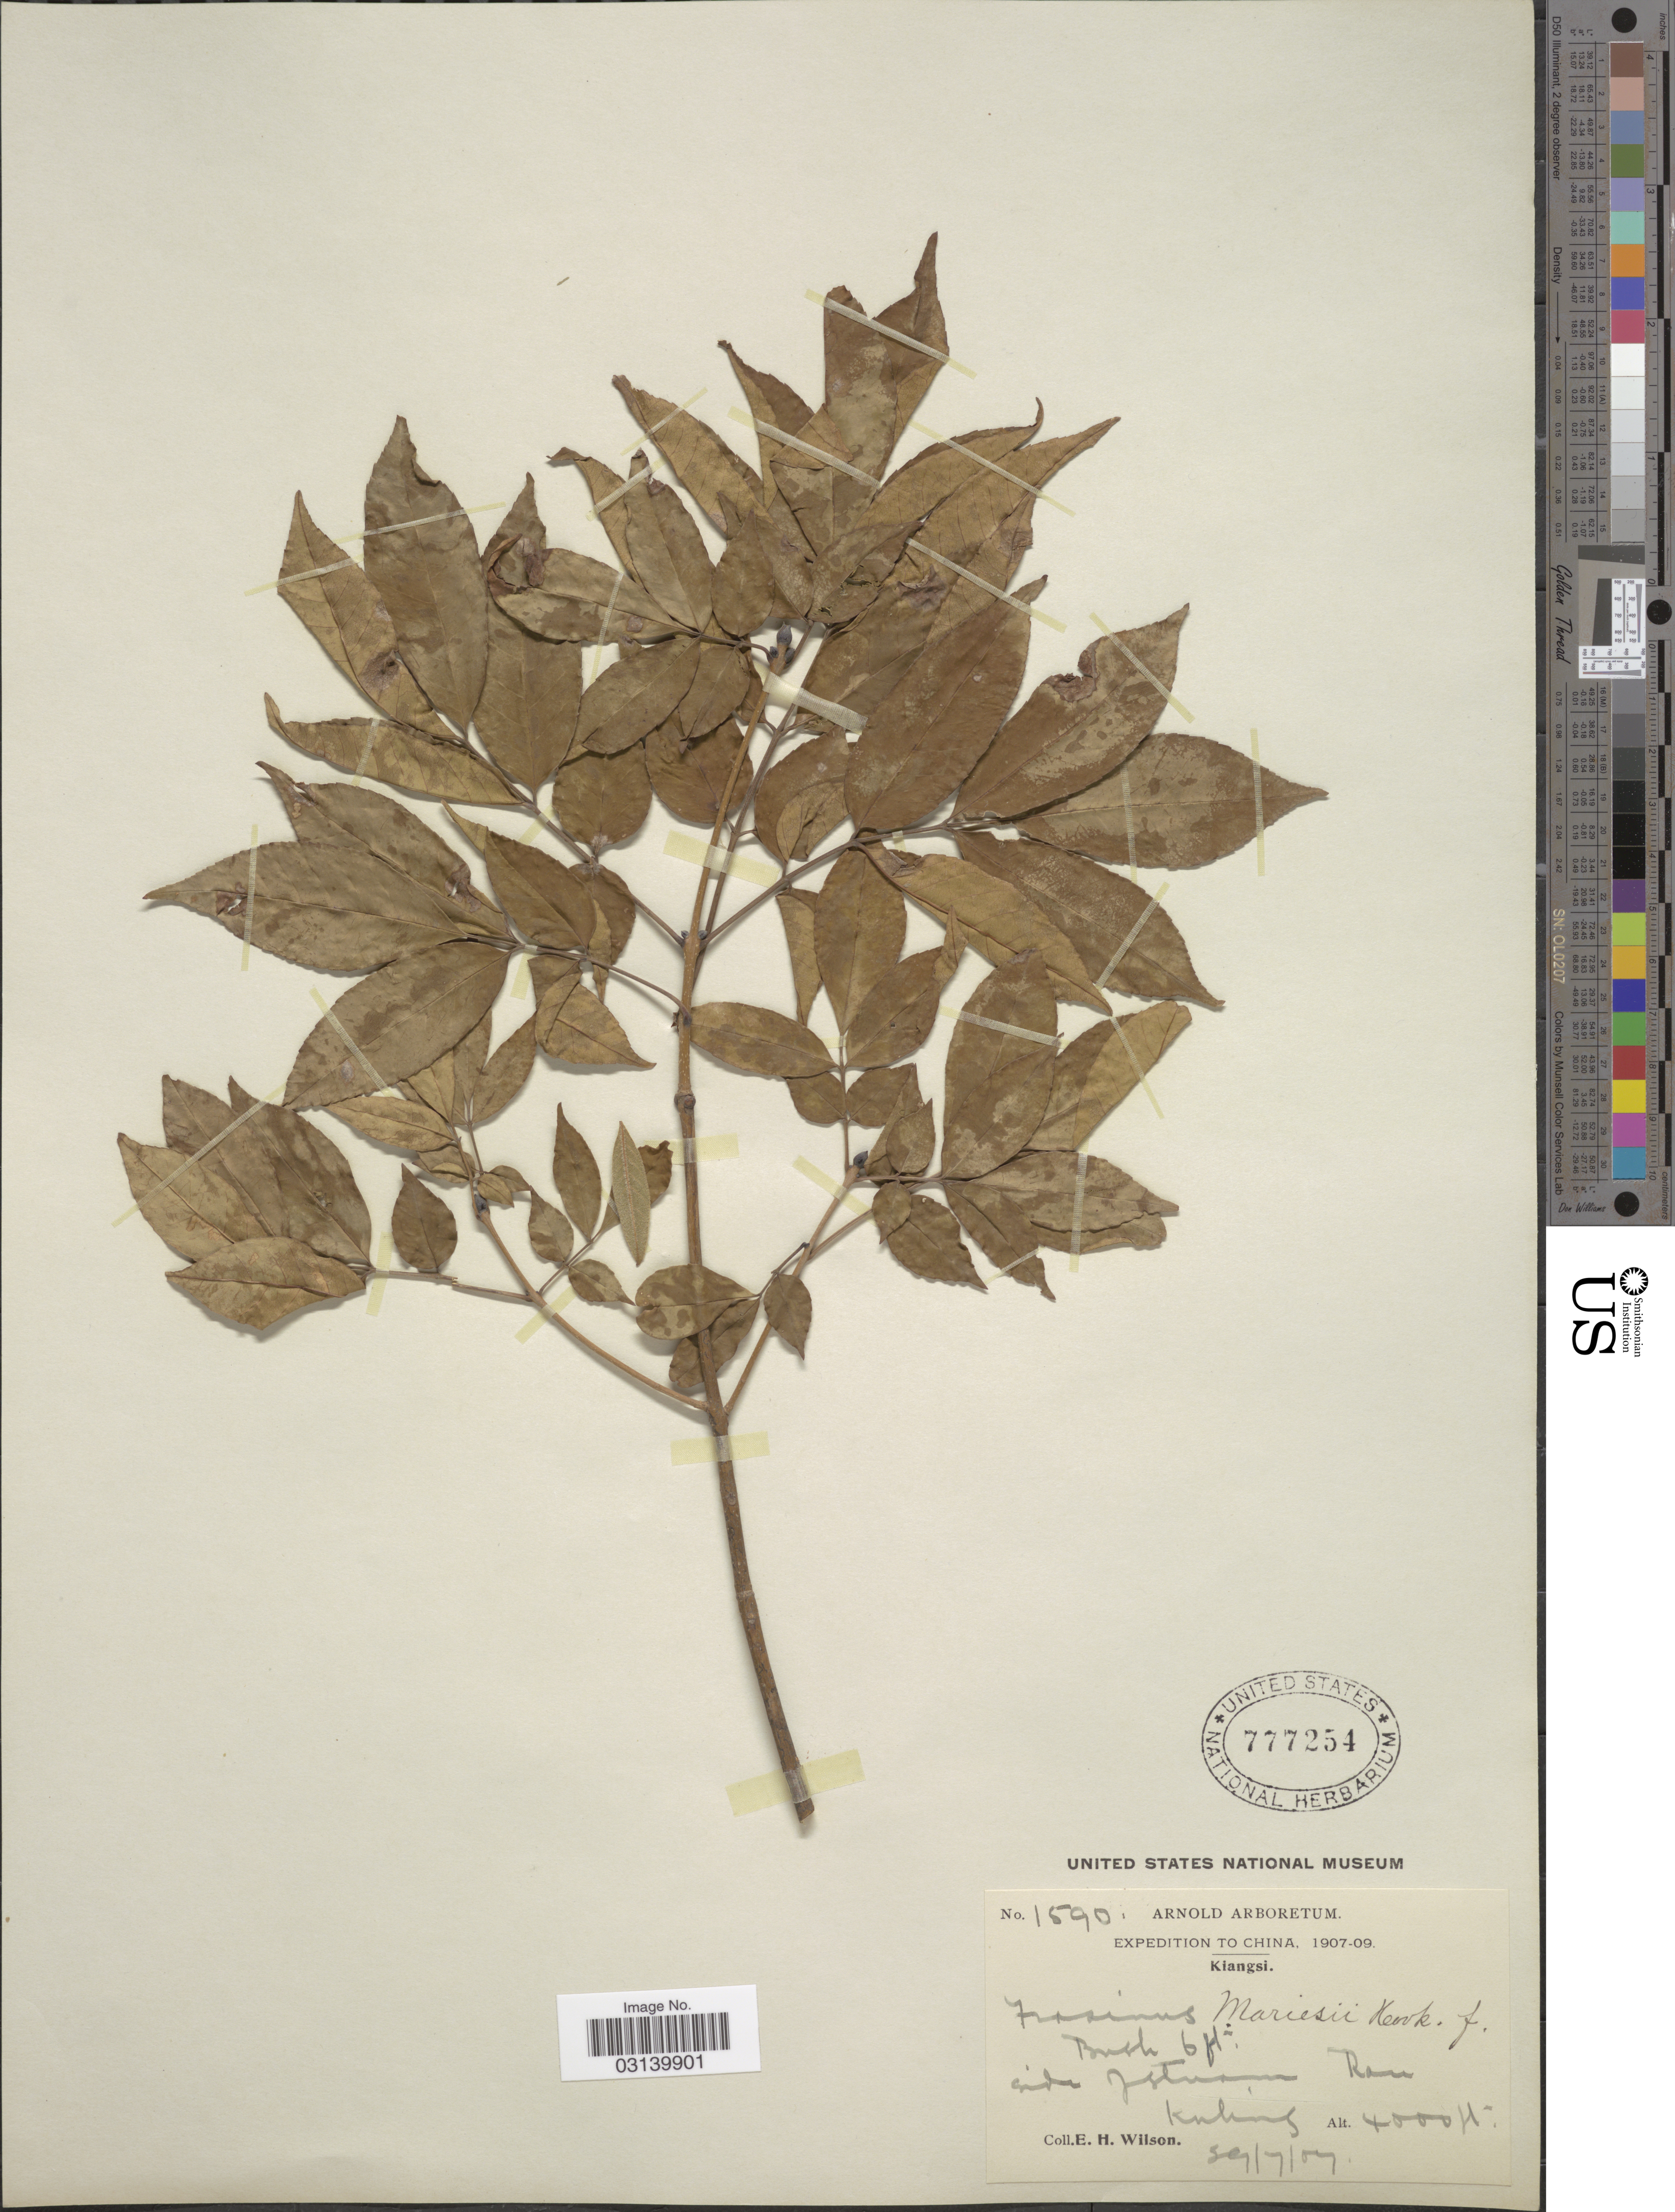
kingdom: Plantae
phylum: Tracheophyta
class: Magnoliopsida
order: Lamiales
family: Oleaceae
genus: Fraxinus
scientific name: Fraxinus mariesii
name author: Hook. f.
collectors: E. Wilson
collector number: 1590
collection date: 1907-07-30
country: China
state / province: Jiangxi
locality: Kiangsi. Kuling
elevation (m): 1219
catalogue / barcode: US 777254